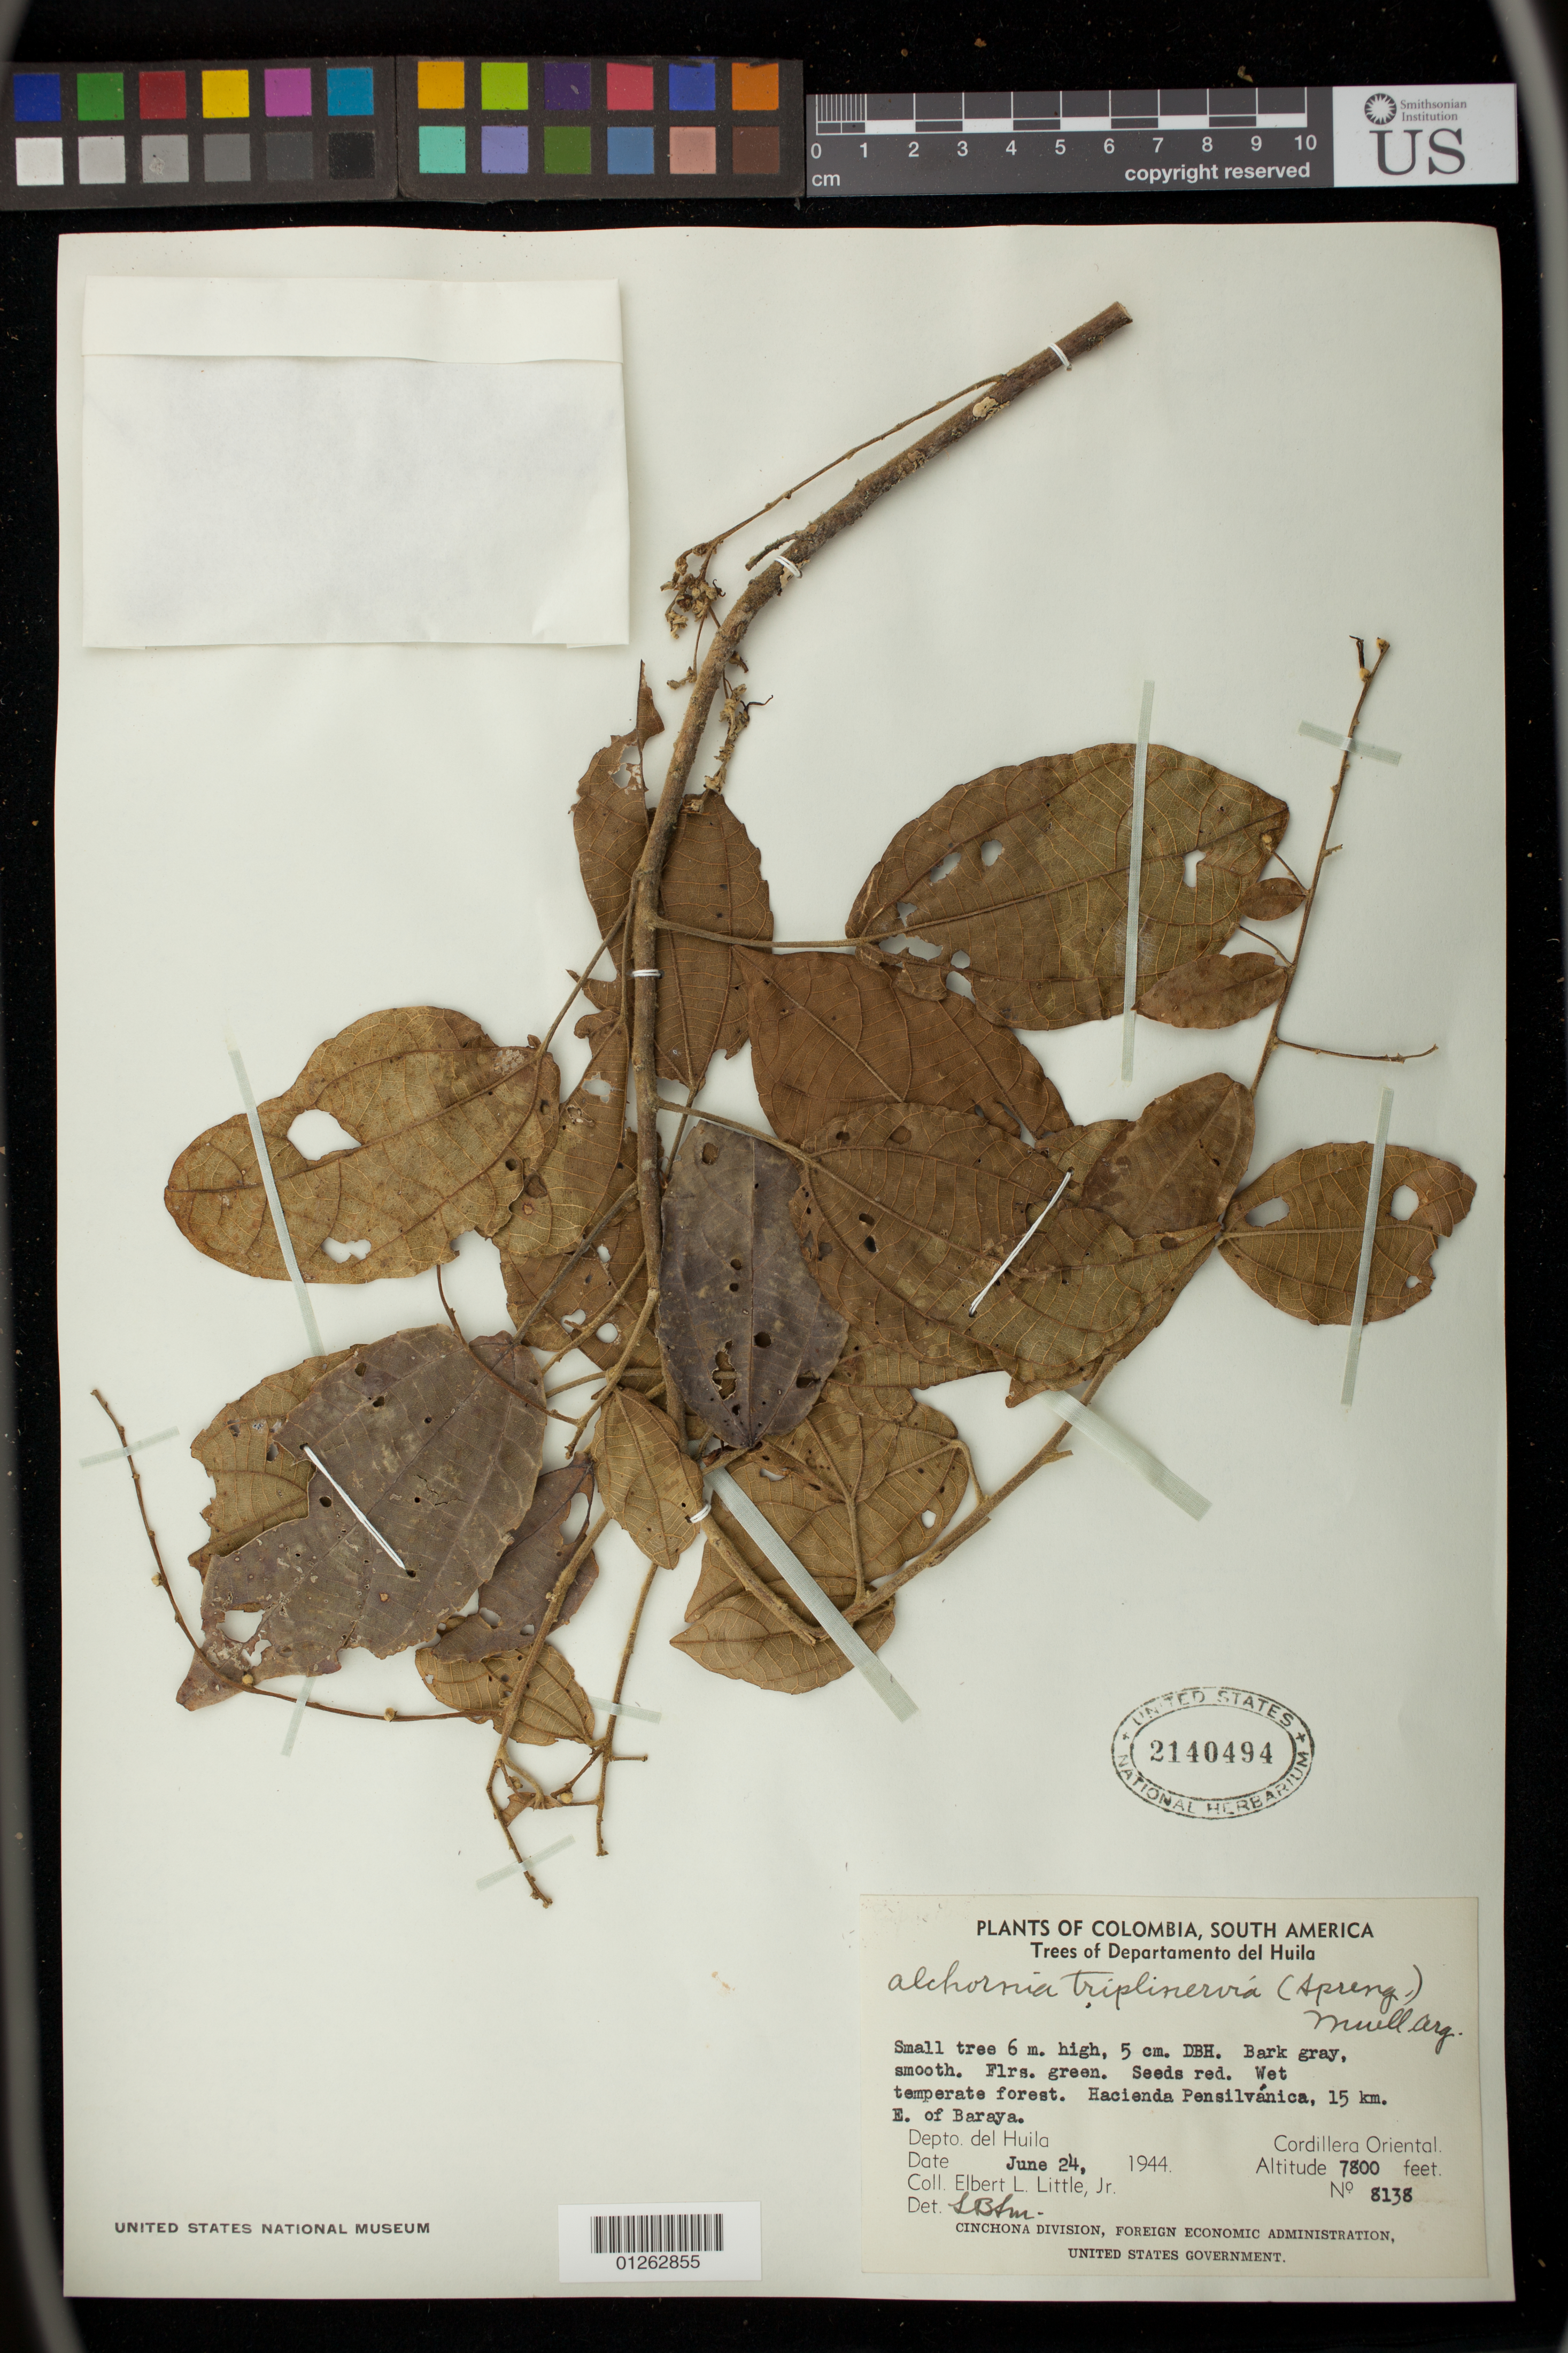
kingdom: Plantae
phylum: Tracheophyta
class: Magnoliopsida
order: Malpighiales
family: Euphorbiaceae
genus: Alchornea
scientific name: Alchornea triplinervia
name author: (Spreng.) Müll. Arg.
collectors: E. L. Little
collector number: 8138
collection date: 1944-06-24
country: Colombia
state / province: Huila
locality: Hacienda Pensilvanica, 15 km. E. of Baraya.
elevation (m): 2377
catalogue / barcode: US 2140494